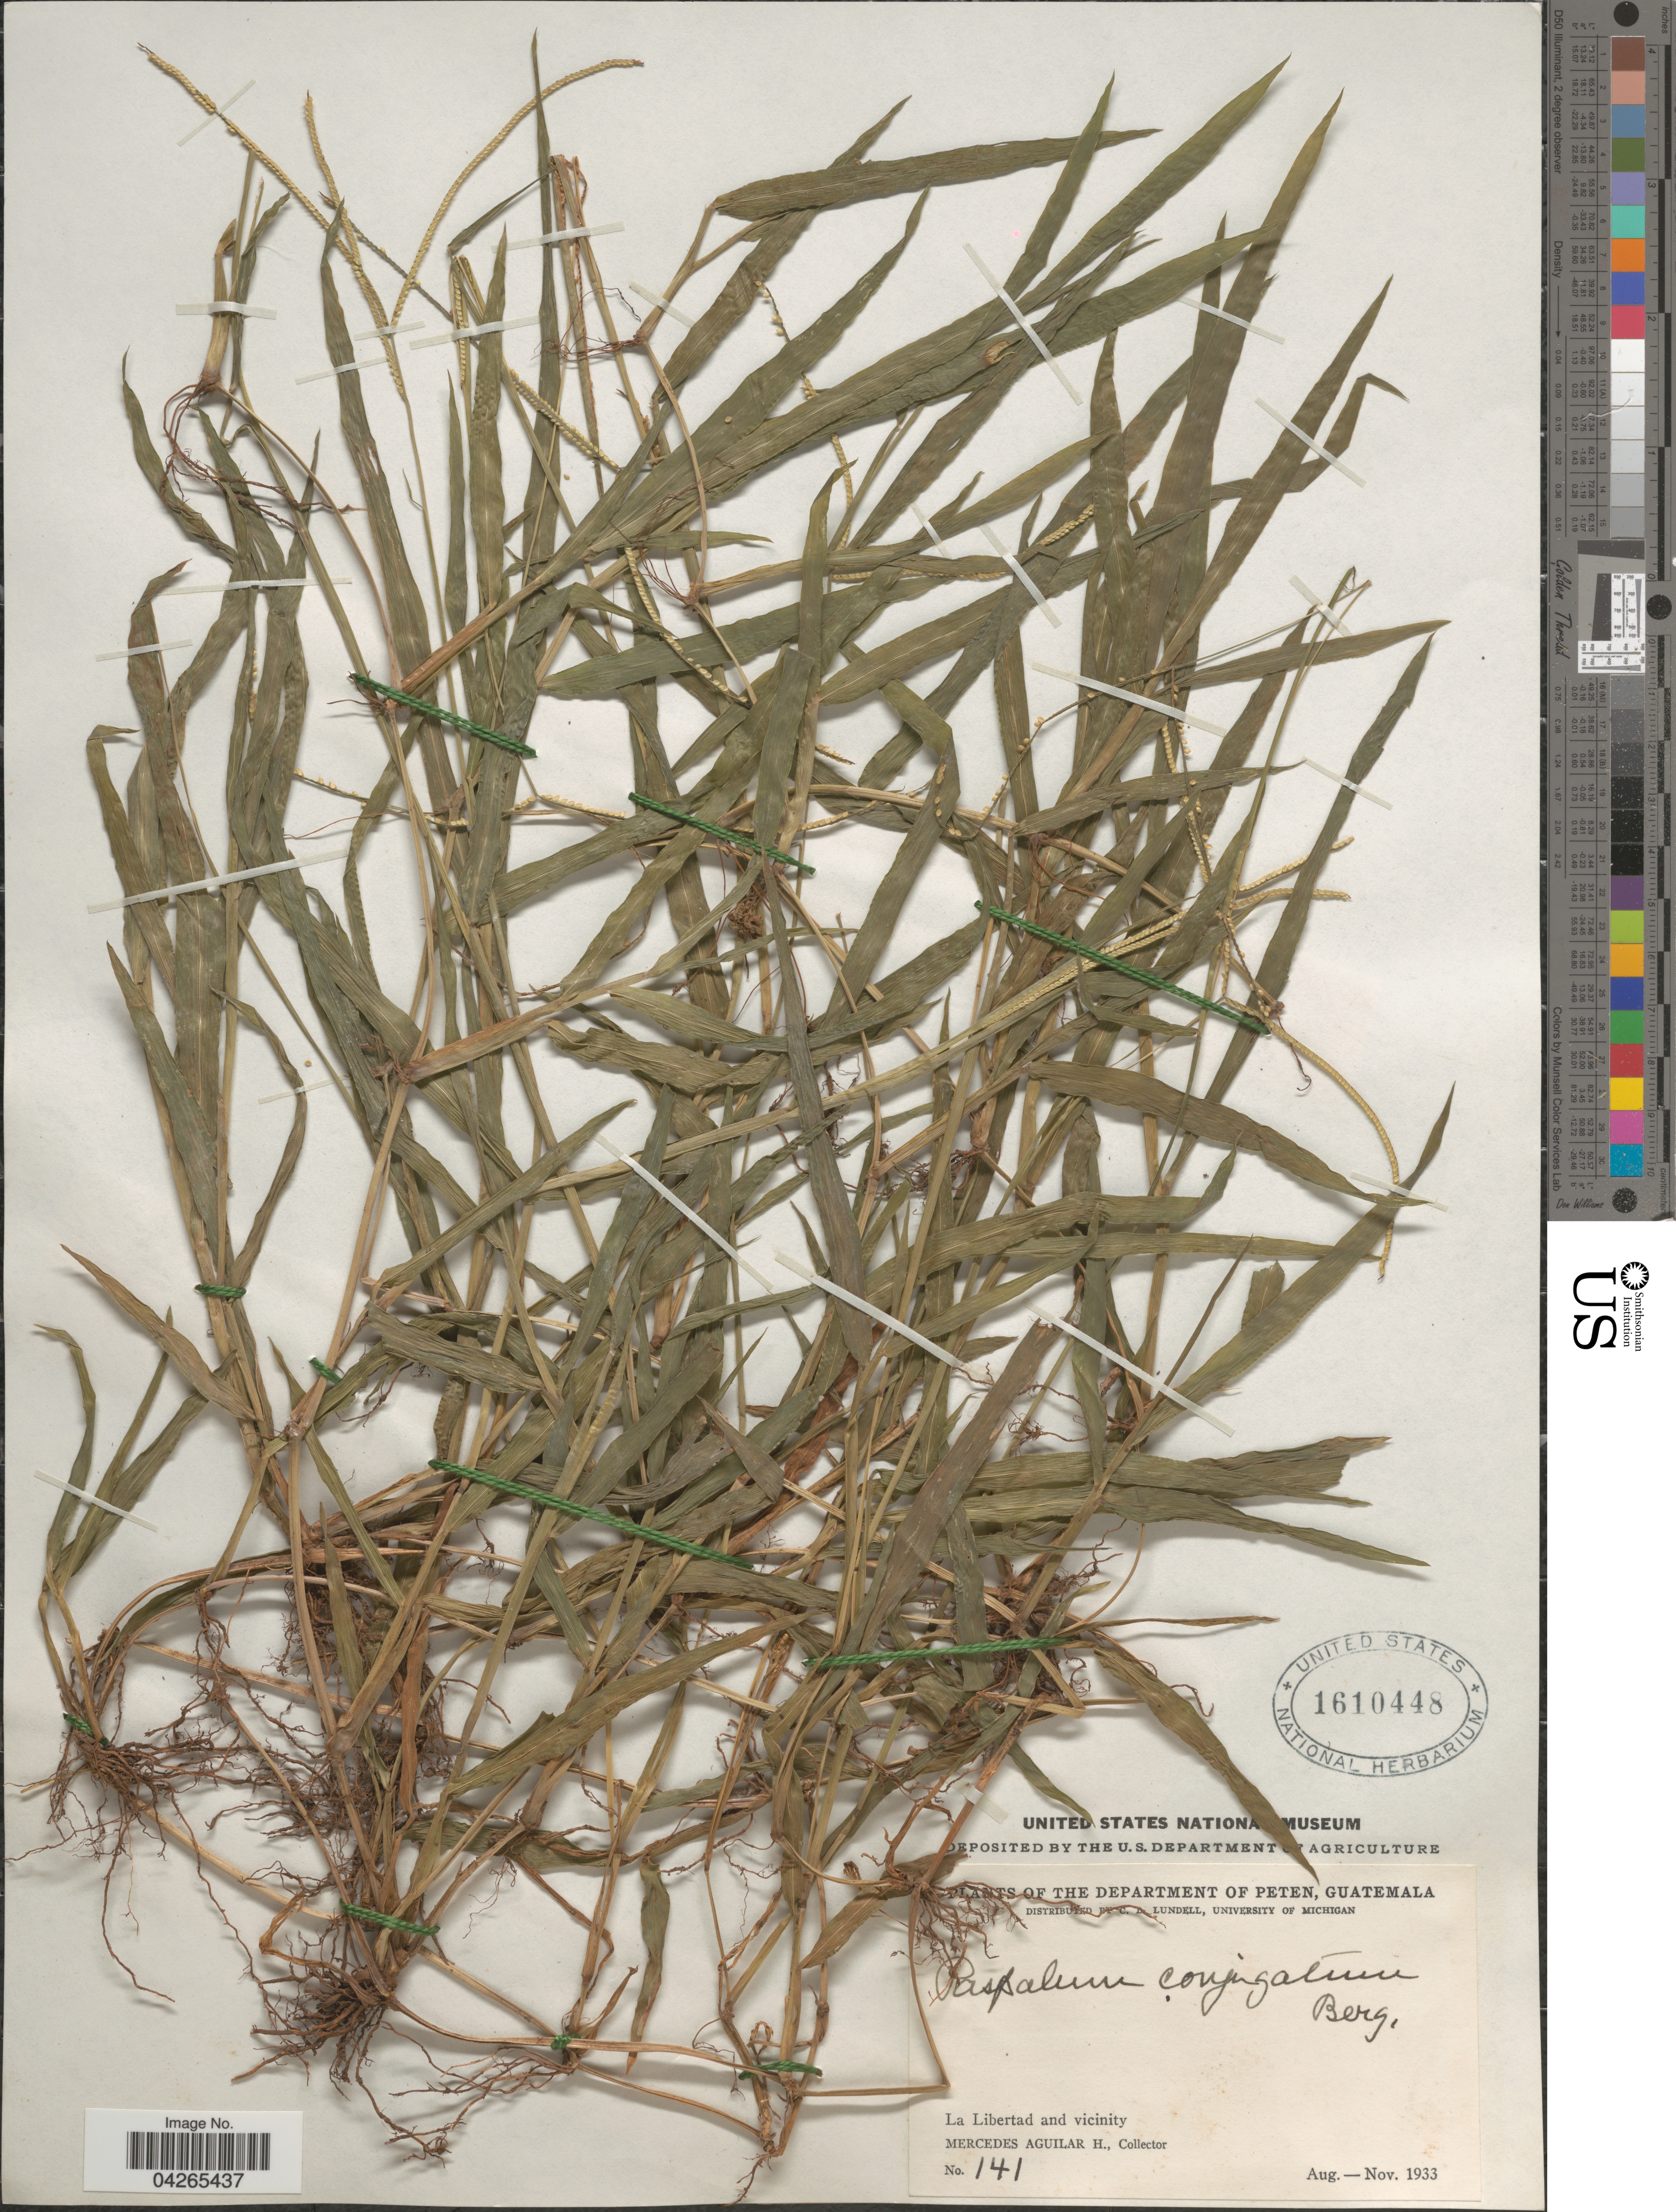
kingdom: Plantae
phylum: Tracheophyta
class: Liliopsida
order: Poales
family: Poaceae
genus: Paspalum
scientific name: Paspalum conjugatum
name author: P.J. Bergius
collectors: M. Aguilar H.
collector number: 141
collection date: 1933-08/1933-11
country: Guatemala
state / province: El Peten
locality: The Department of Peten. La Libertad and vicinity.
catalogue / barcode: US 1610448